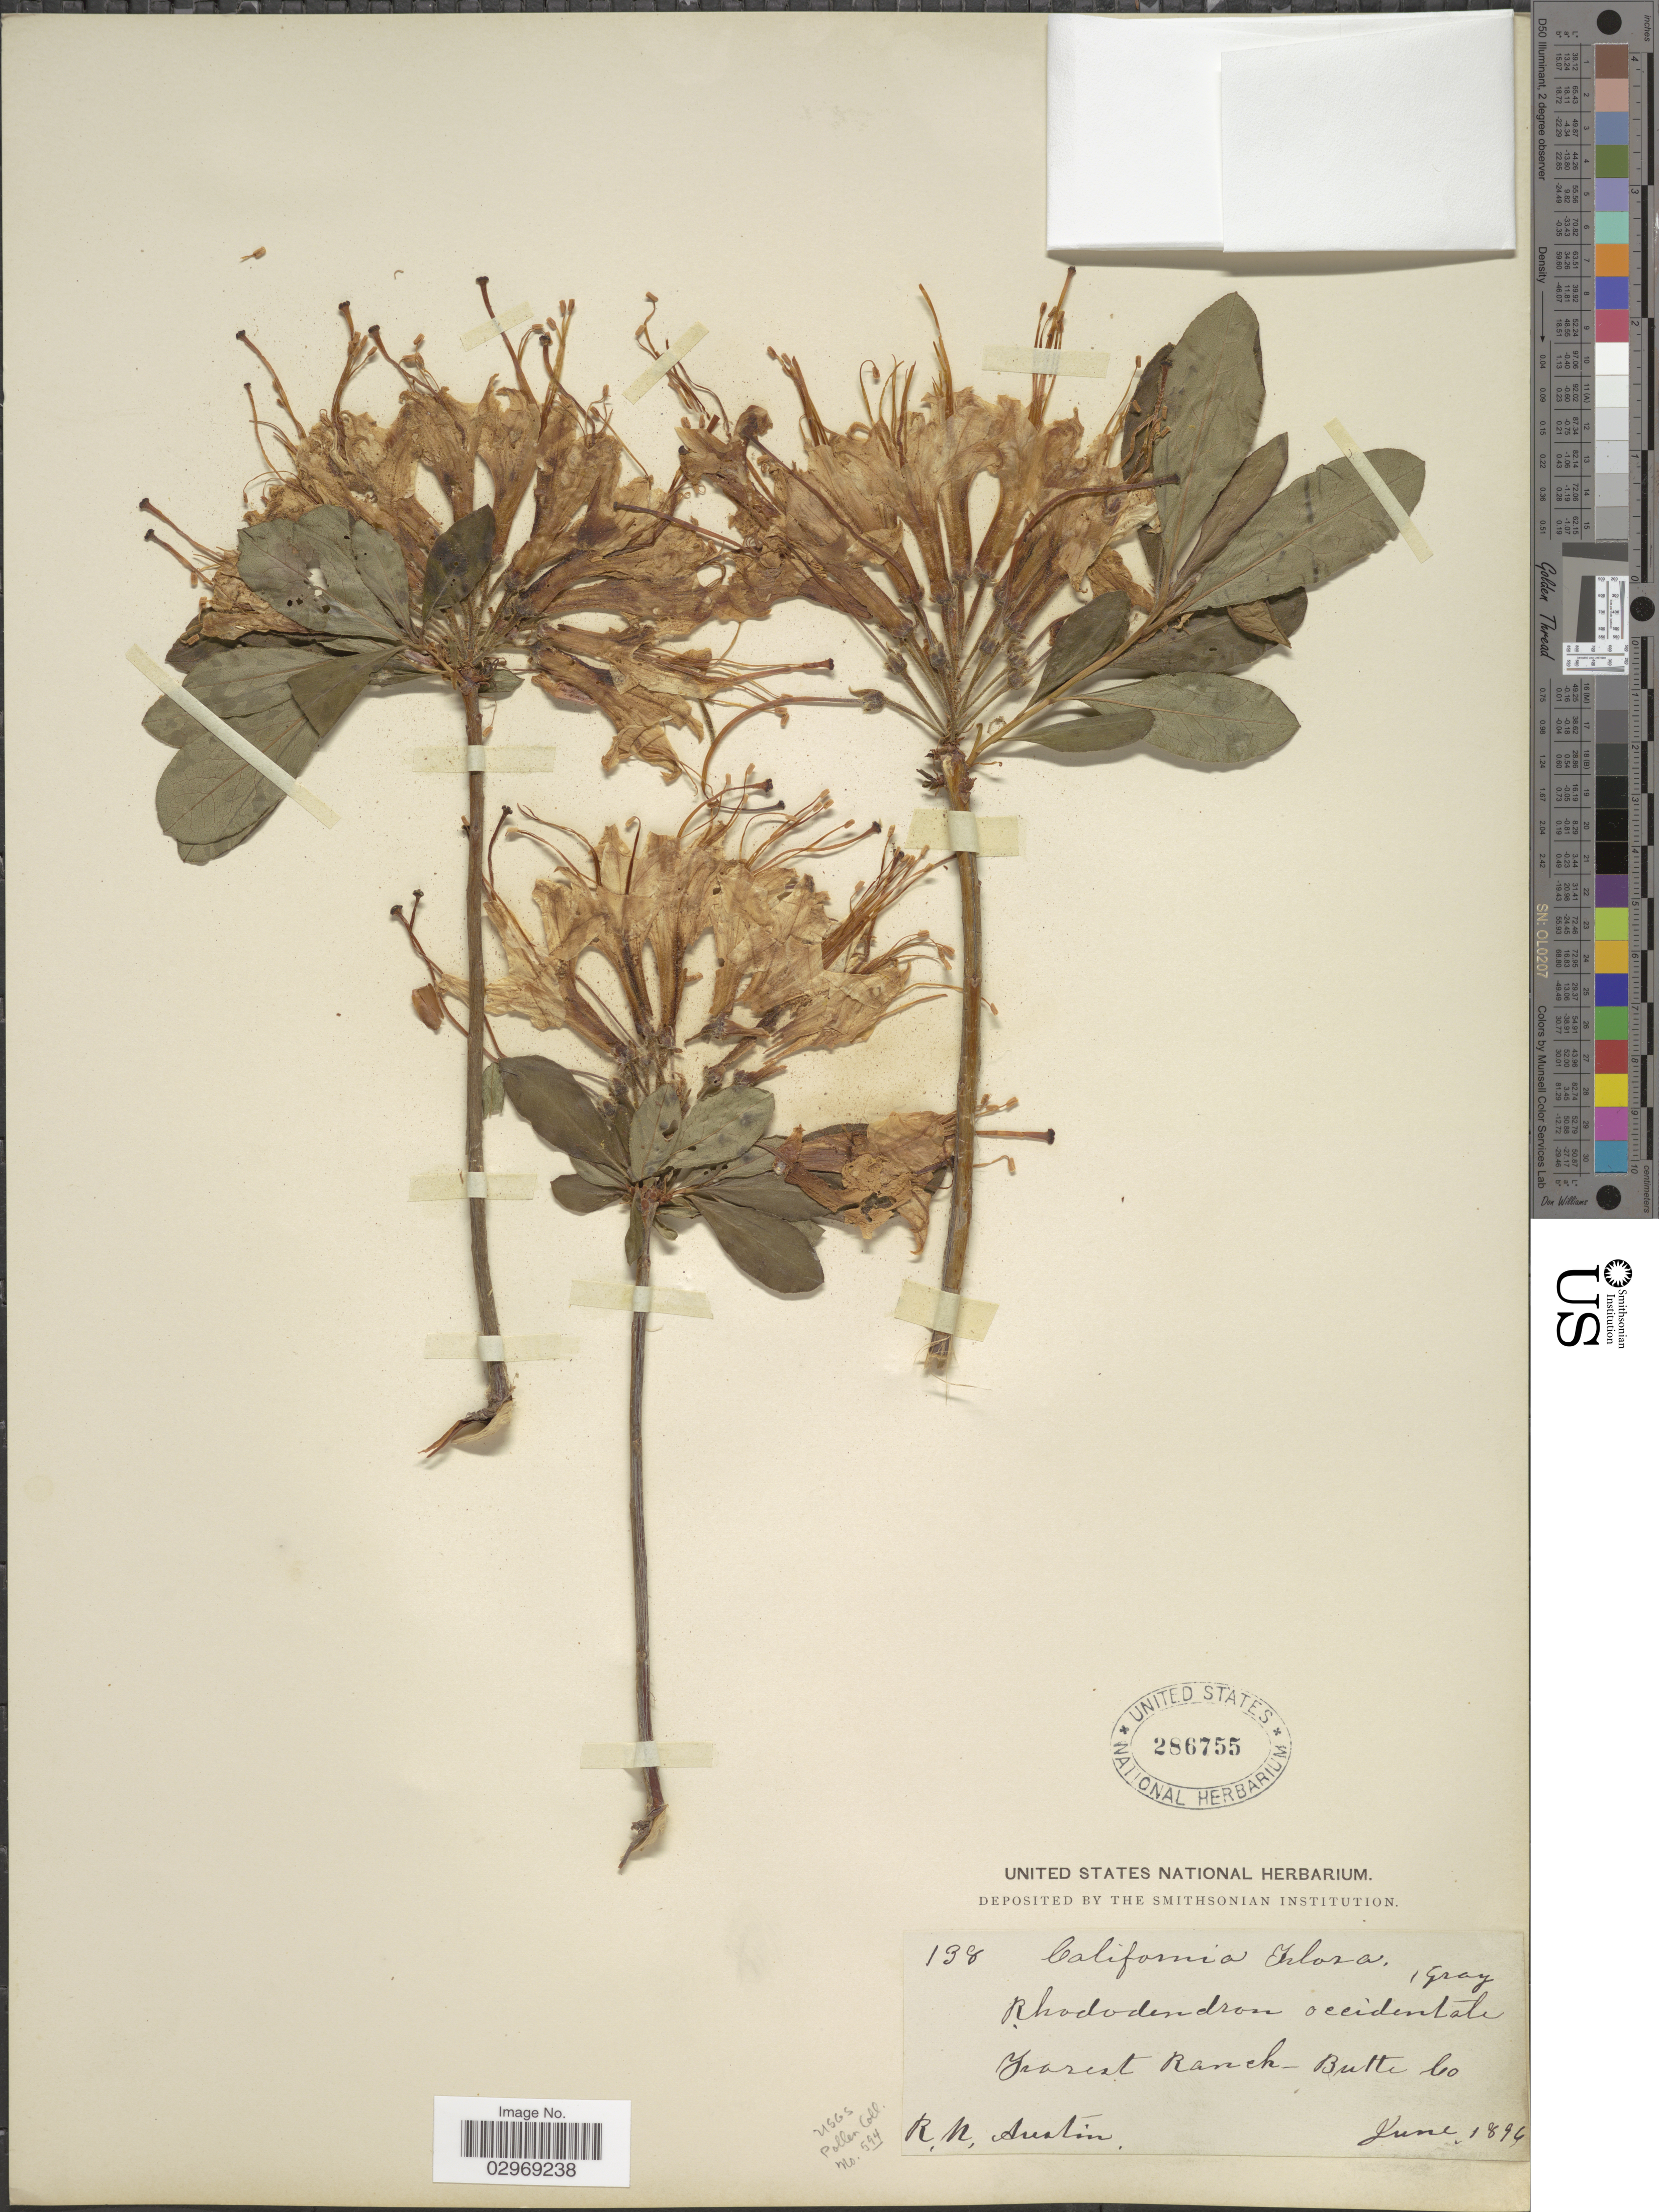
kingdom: Plantae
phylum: Tracheophyta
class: Magnoliopsida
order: Ericales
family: Ericaceae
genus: Rhododendron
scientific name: Rhododendron occidentale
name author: (Torr. & A. Gray) A. Gray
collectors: R. Austin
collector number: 138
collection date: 1894-06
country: United States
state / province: California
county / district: Butte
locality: Forest Ranch - Butte Co.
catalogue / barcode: US 286755